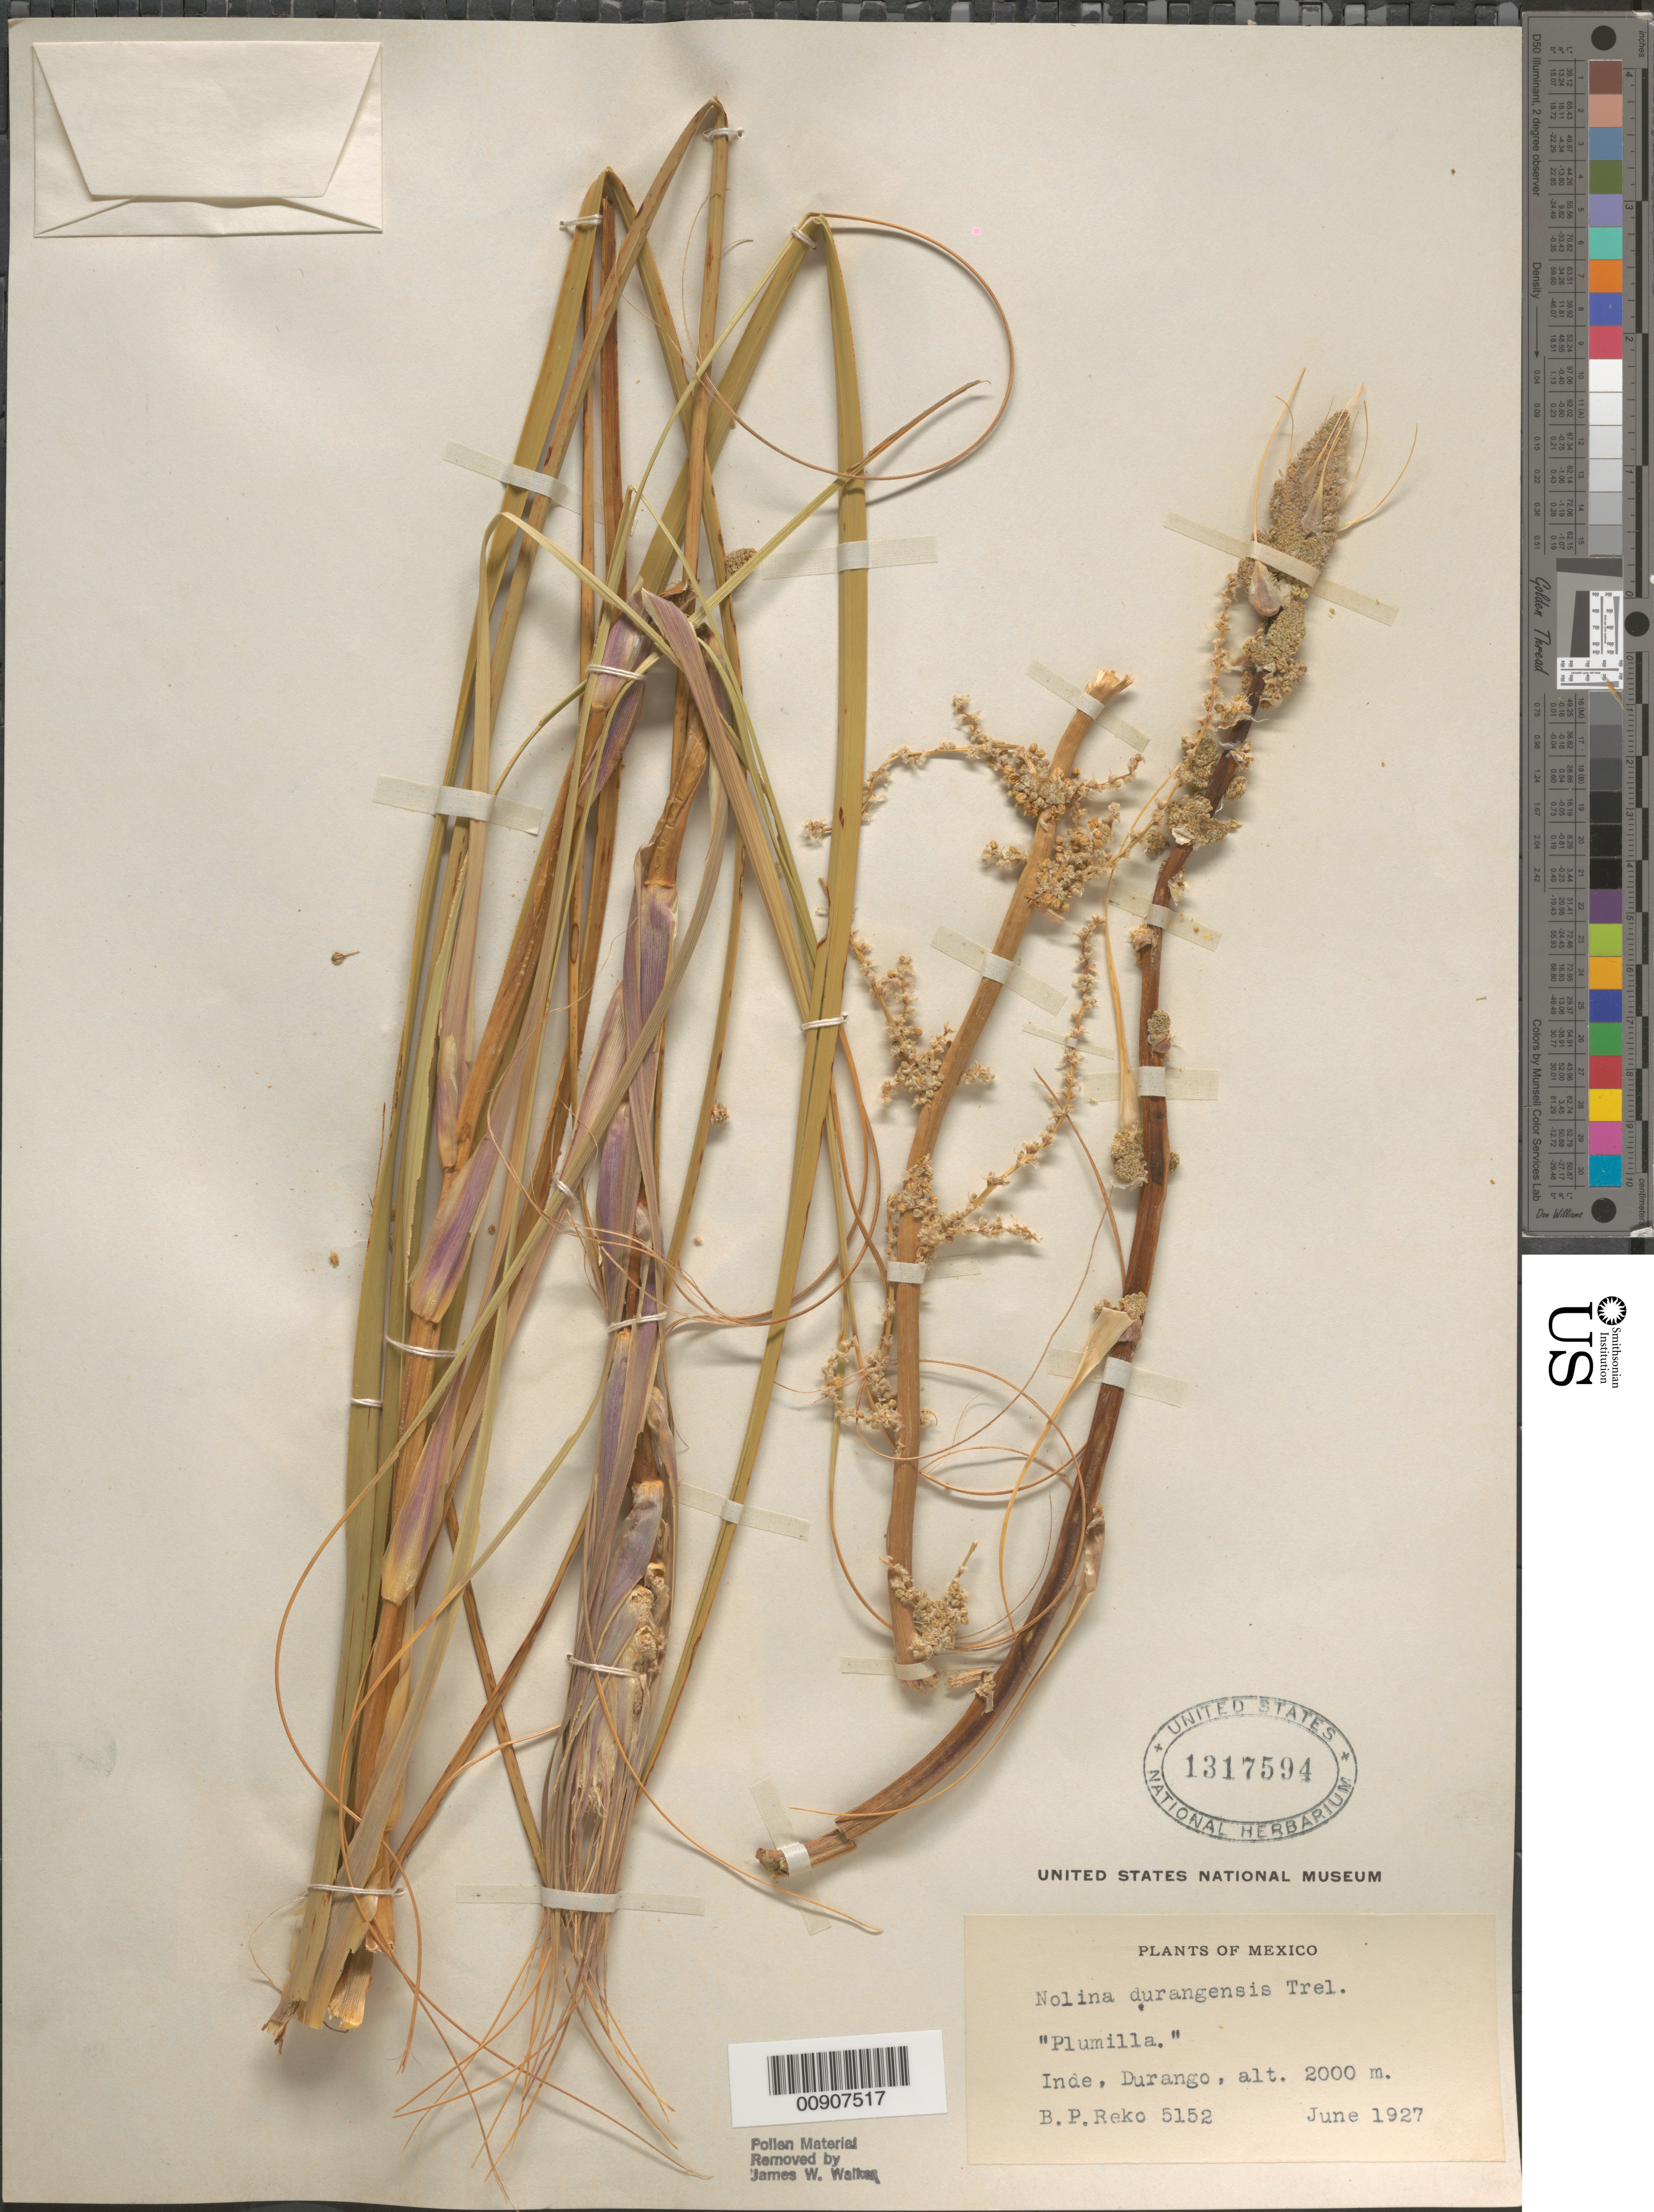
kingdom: Plantae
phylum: Tracheophyta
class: Liliopsida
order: Asparagales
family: Asparagaceae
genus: Nolina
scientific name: Nolina durangensis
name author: Trel.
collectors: B. P. Reko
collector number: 5152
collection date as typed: Jun 1927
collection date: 1927-06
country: Mexico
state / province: Durango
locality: Inde, Durango.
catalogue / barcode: US 1317594